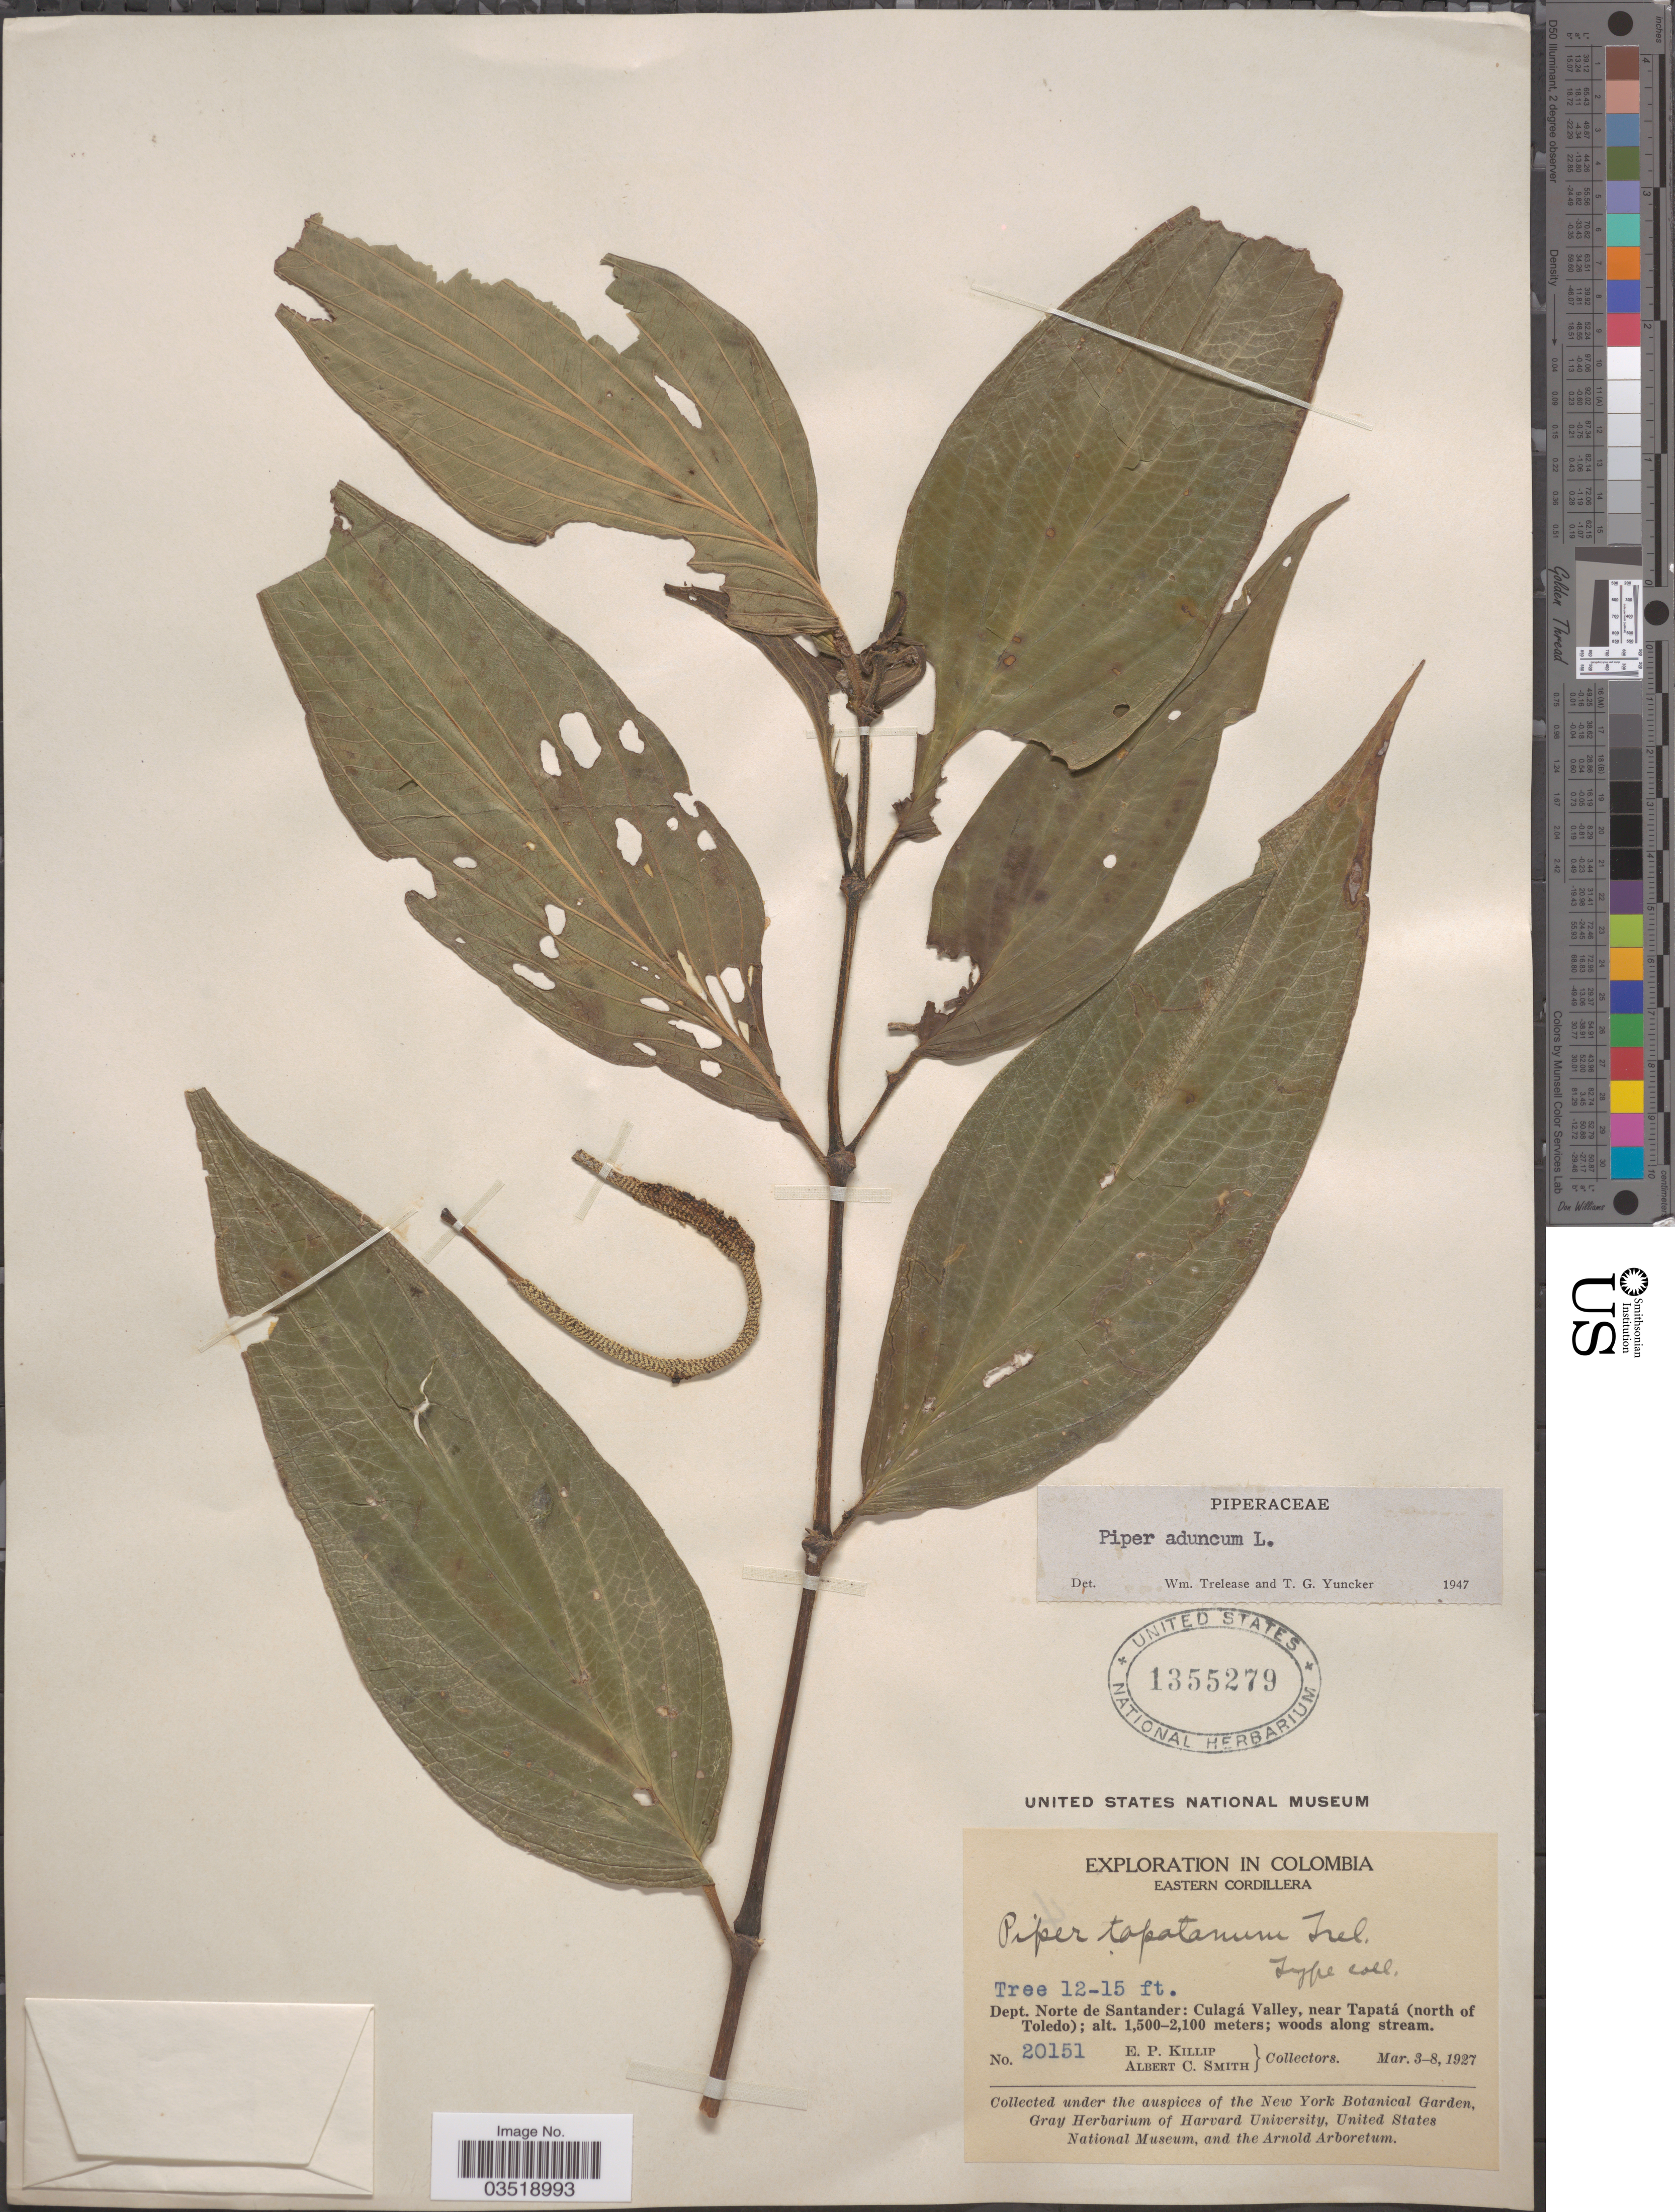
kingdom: Plantae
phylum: Tracheophyta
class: Magnoliopsida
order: Piperales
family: Piperaceae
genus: Piper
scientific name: Piper aduncum var. aduncum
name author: L.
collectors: E. P. Killip & A. C. Smith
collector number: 20151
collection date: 1927-03-03/1927-03-08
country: Colombia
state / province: Norte de Santander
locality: Eastern Cordillera. Dept. Norte de Santander: Culagá Valley, near Tapatá (north of Toledo).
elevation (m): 1500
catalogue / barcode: US 1355279